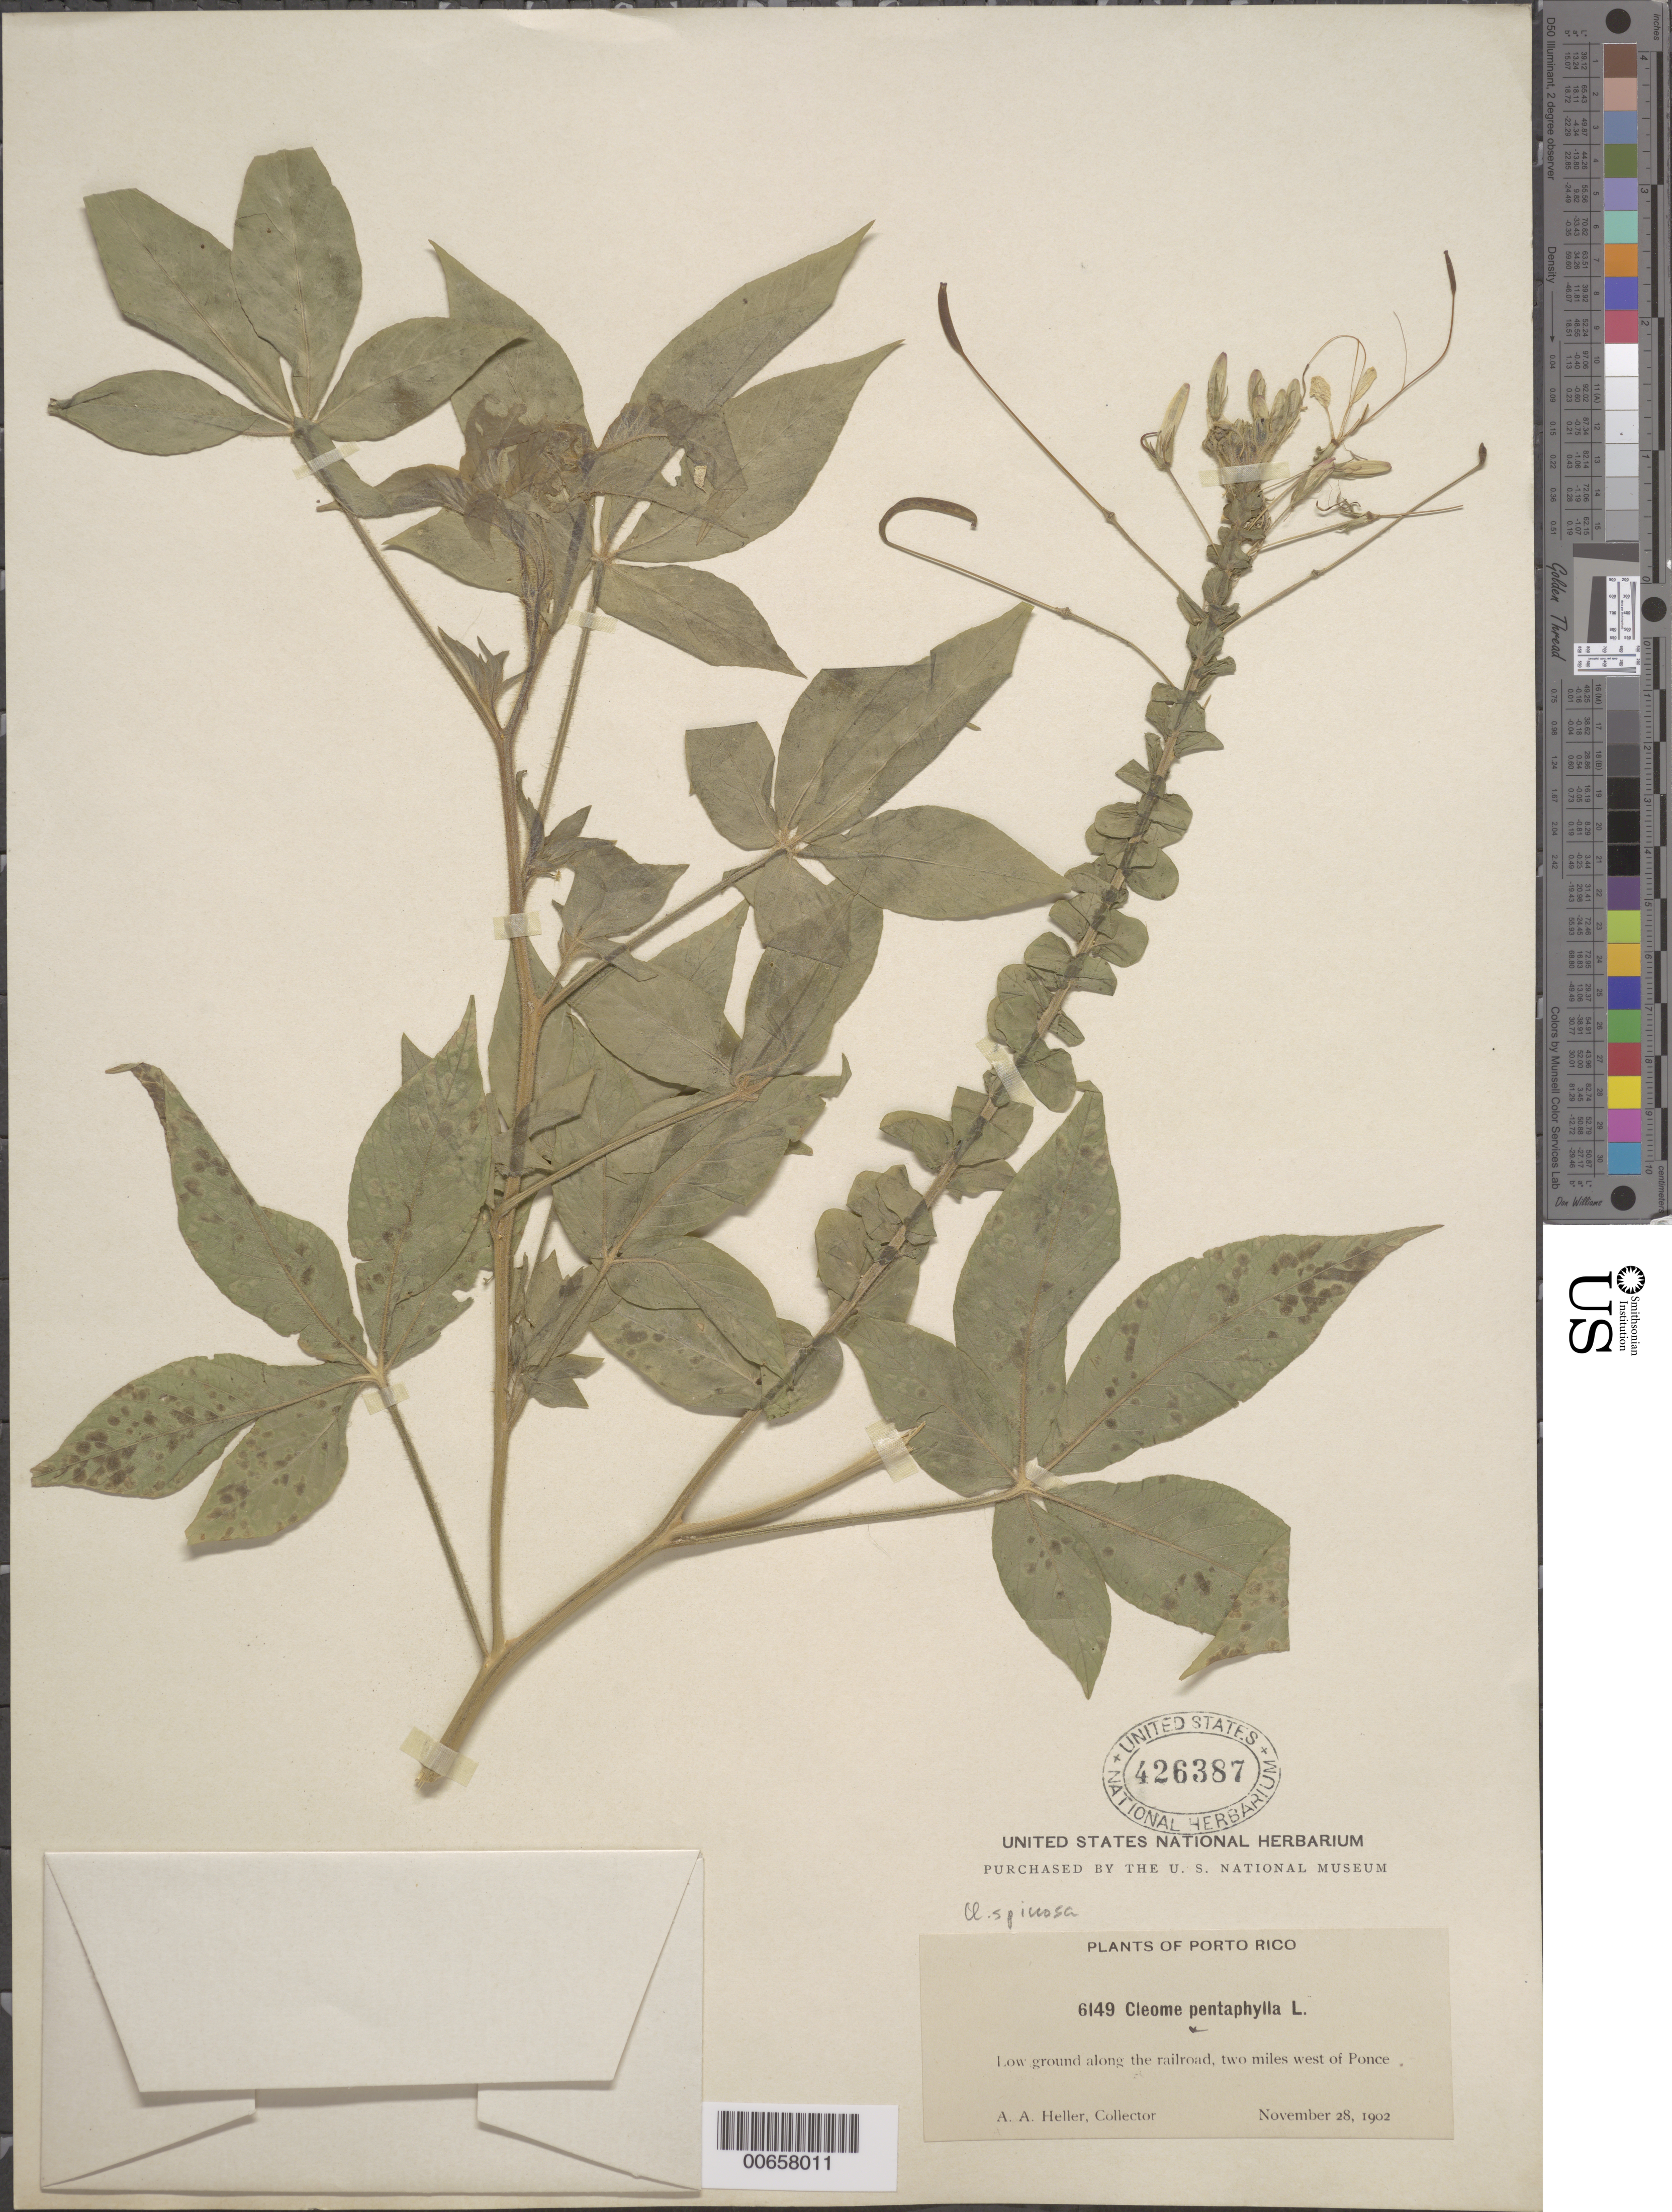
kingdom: Plantae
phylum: Tracheophyta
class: Magnoliopsida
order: Brassicales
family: Cleomaceae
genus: Tarenaya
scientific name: Tarenaya spinosa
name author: (Jacq.) Raf.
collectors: A. A. Heller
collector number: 6149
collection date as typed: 28 Nov 1902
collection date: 1902-11-28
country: Puerto Rico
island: Greater Antilles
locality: Ponce, 2 mi W of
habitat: Low ground along the railroad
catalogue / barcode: US 426387